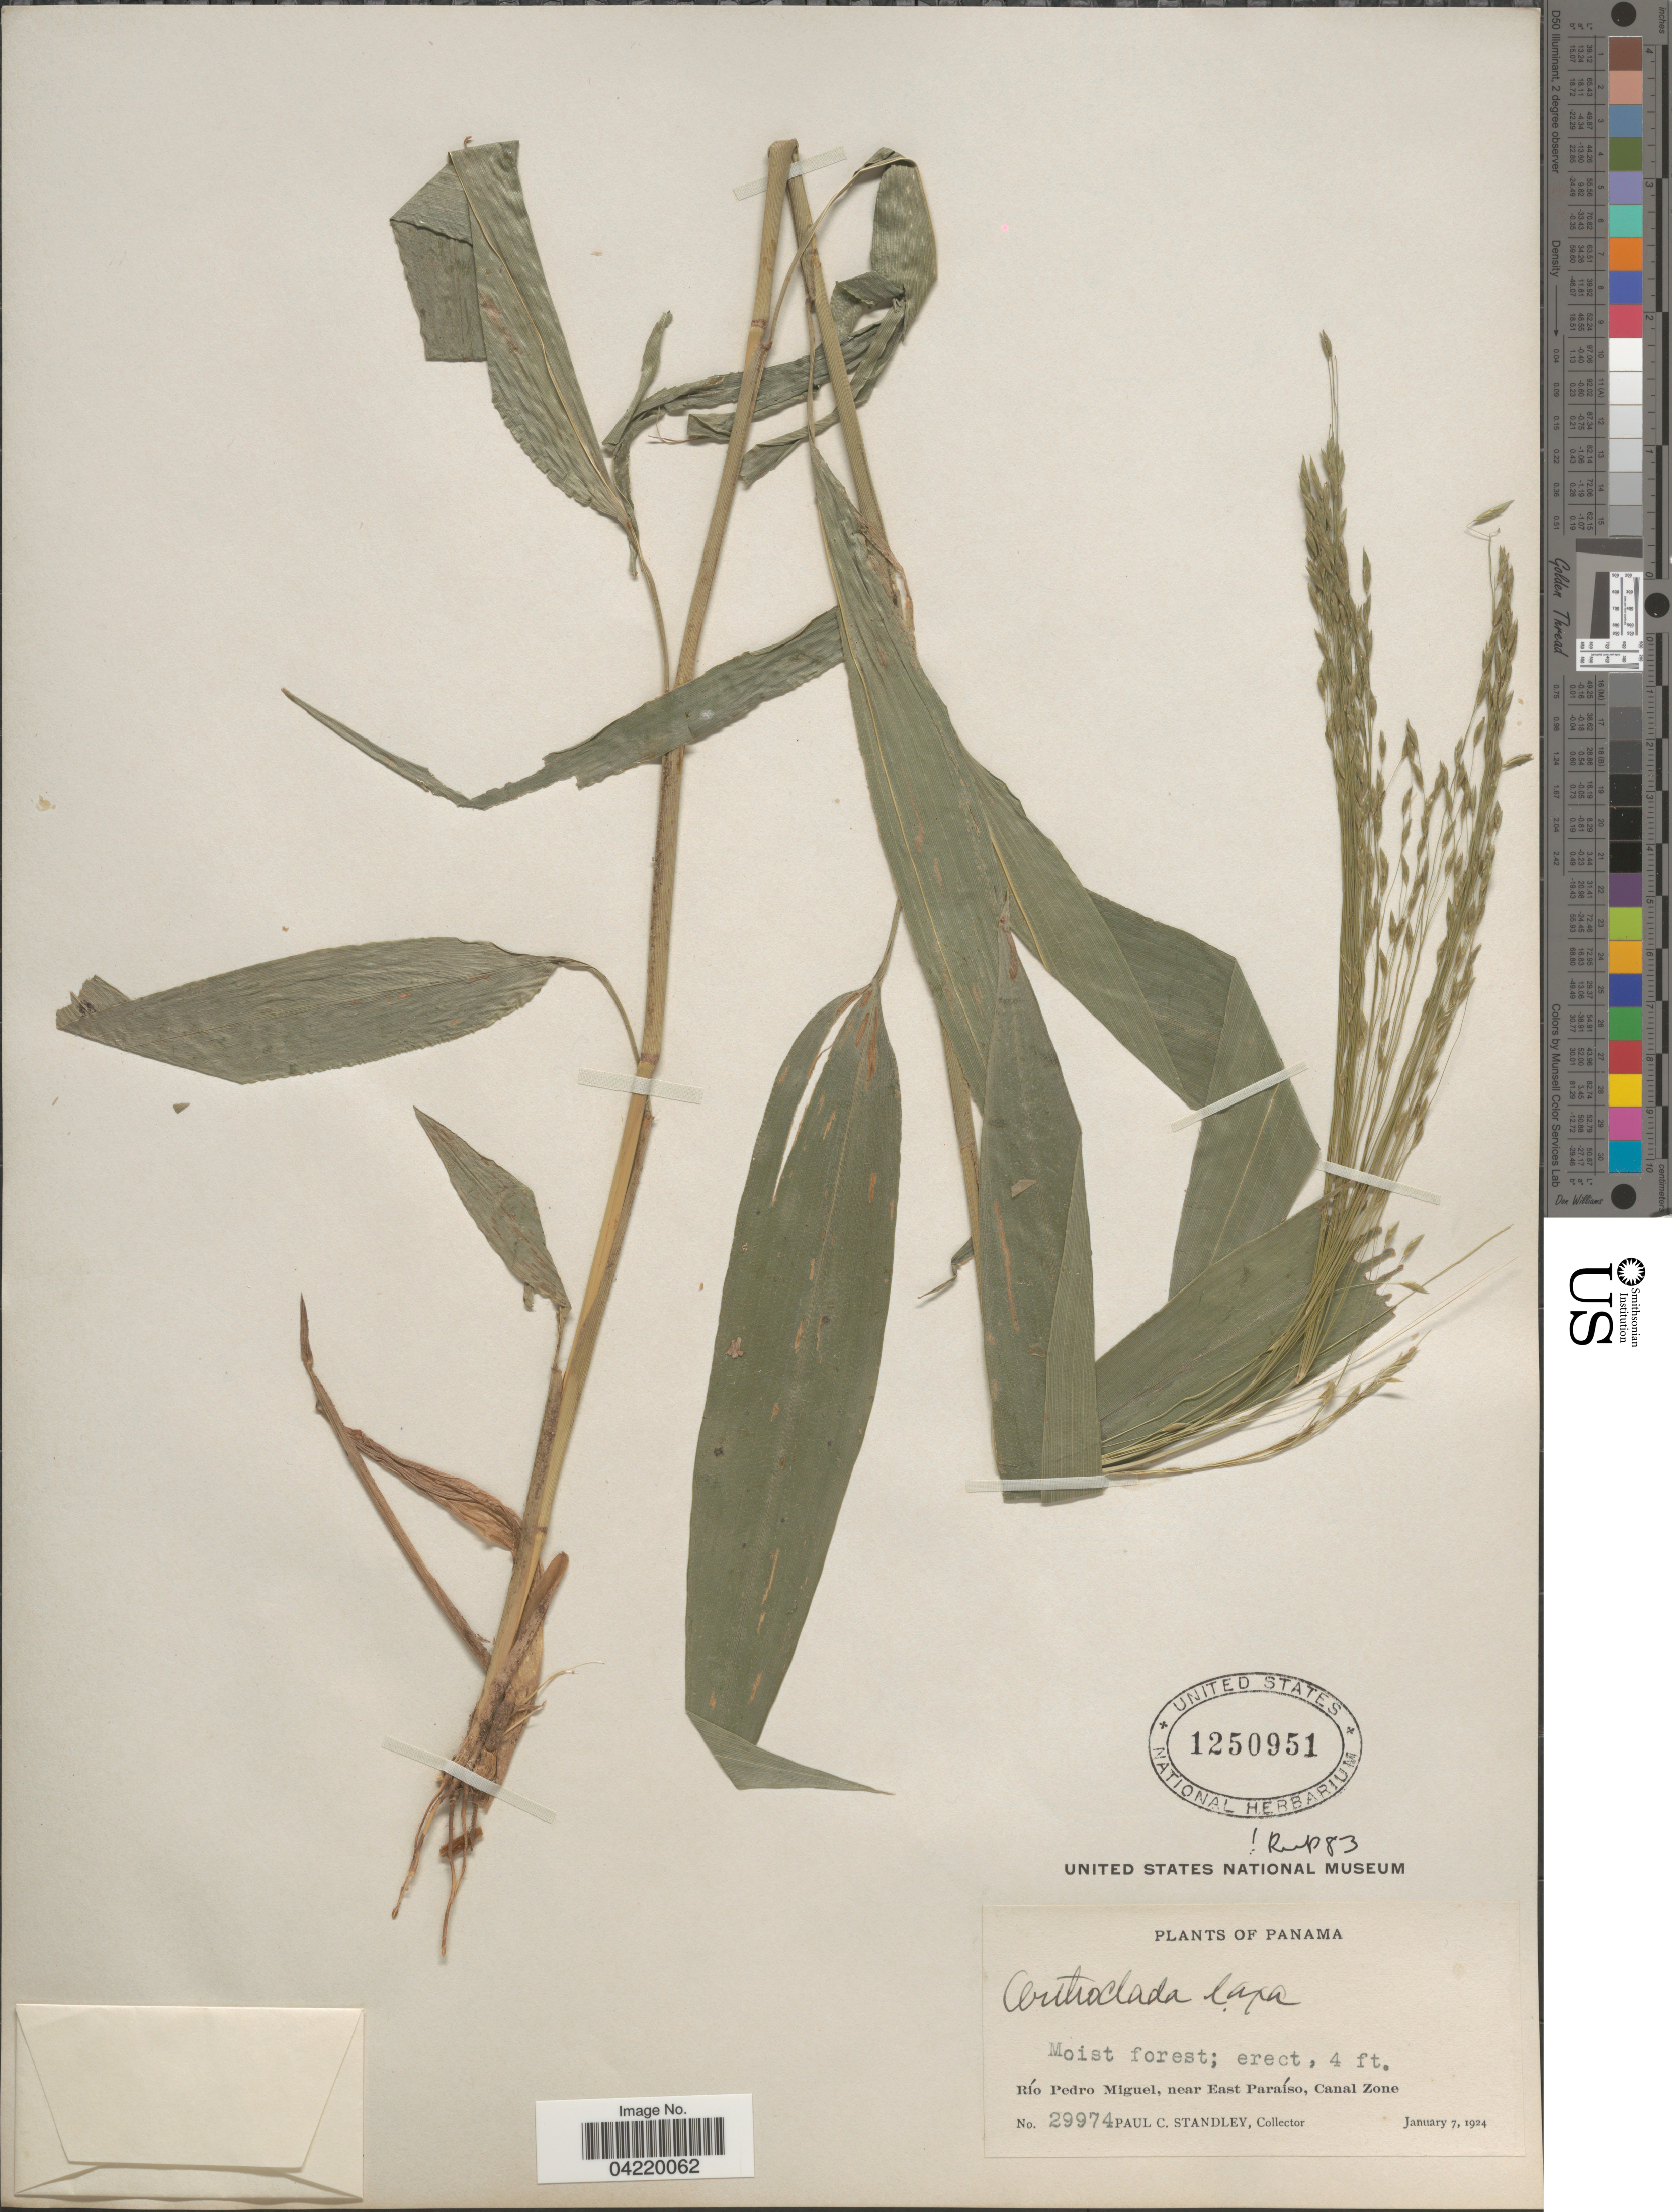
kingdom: Plantae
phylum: Tracheophyta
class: Liliopsida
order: Poales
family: Poaceae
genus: Orthoclada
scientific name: Orthoclada laxa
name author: P. Beauv.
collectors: P. C. Standley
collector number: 29974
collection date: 1924-01-07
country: Panama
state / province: Colón / Panamá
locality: Moist forest; Río Pedro Miguel, near East Paraíso, Canal Zone.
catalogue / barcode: US 1250951